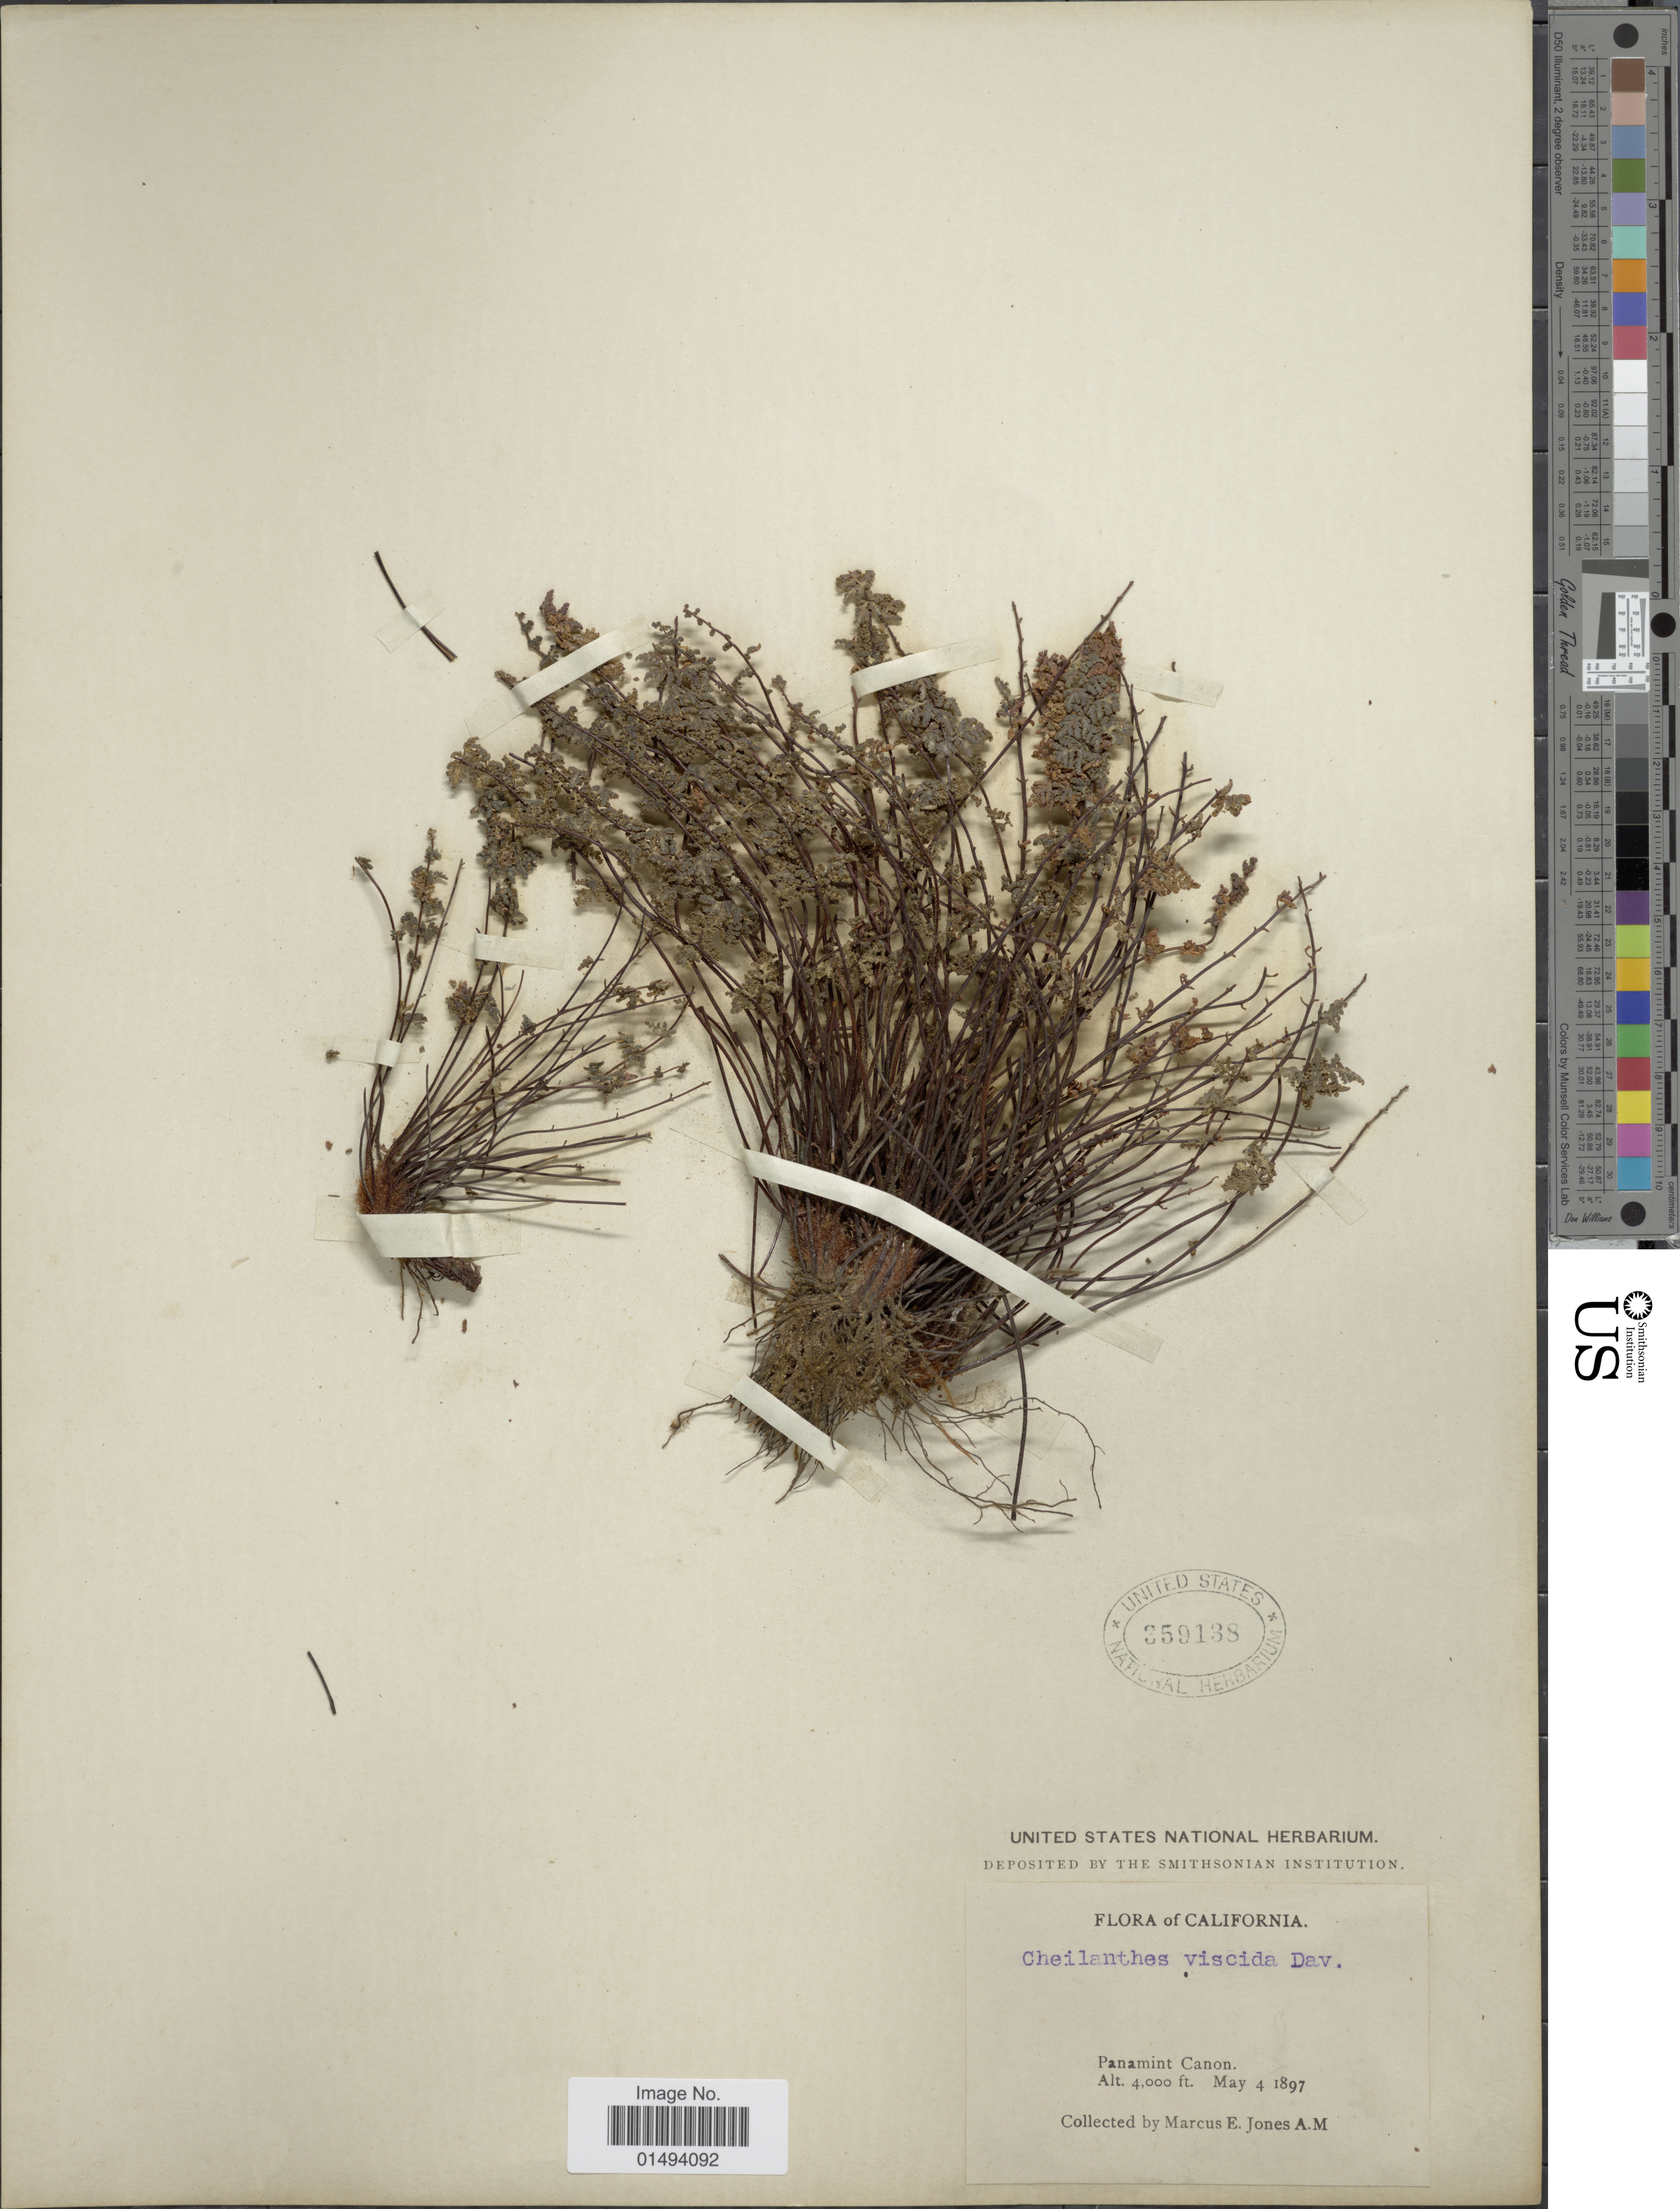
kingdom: Plantae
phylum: Tracheophyta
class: Polypodiopsida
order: Polypodiales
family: Pteridaceae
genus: Myriopteris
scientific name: Myriopteris viscida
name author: (Davenp.) Grusz & Windham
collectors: M. E. Jones & A. M. Jones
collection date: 1897-05-04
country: United States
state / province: California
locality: California, Panamint Canon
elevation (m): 1219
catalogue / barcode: US 359138